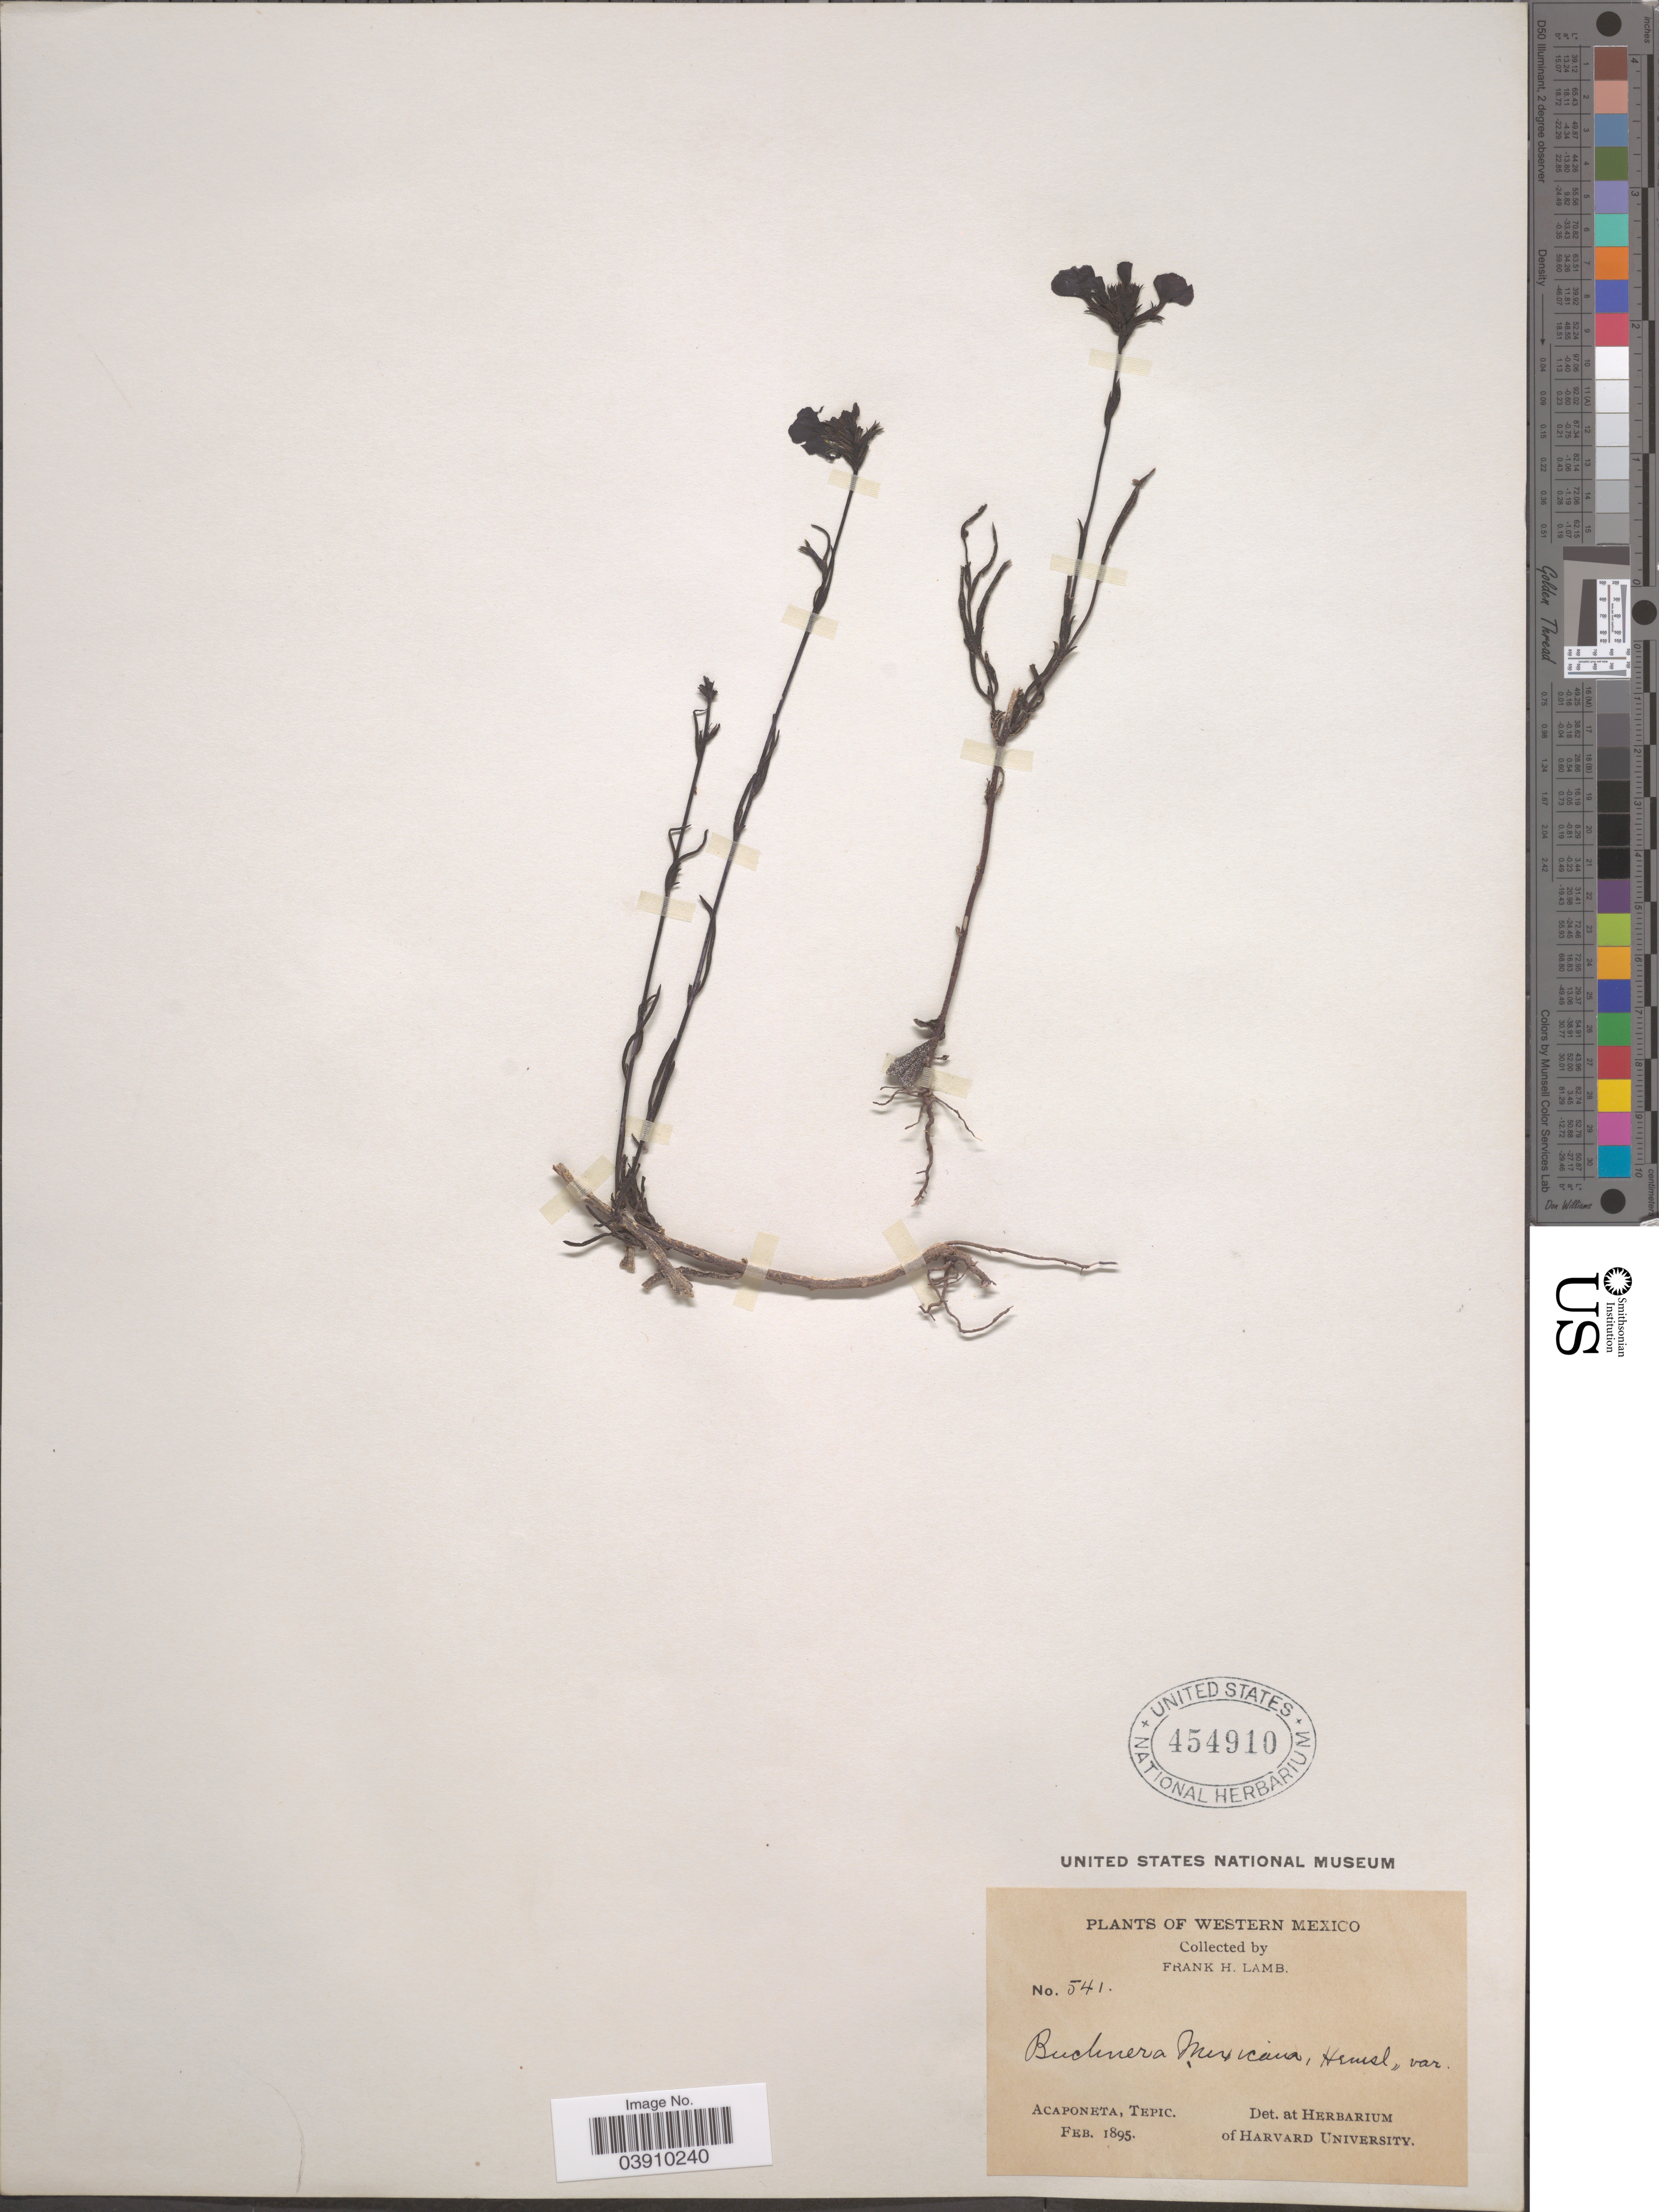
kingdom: Plantae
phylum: Tracheophyta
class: Magnoliopsida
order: Lamiales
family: Orobanchaceae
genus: Buchnera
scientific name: Buchnera pusilla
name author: Kunth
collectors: F. H. Lamb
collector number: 541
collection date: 1895-02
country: Mexico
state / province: Nayarit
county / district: Acaponeta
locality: Acaponeta, Tepic Territory [now Nayarit].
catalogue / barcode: US 454910